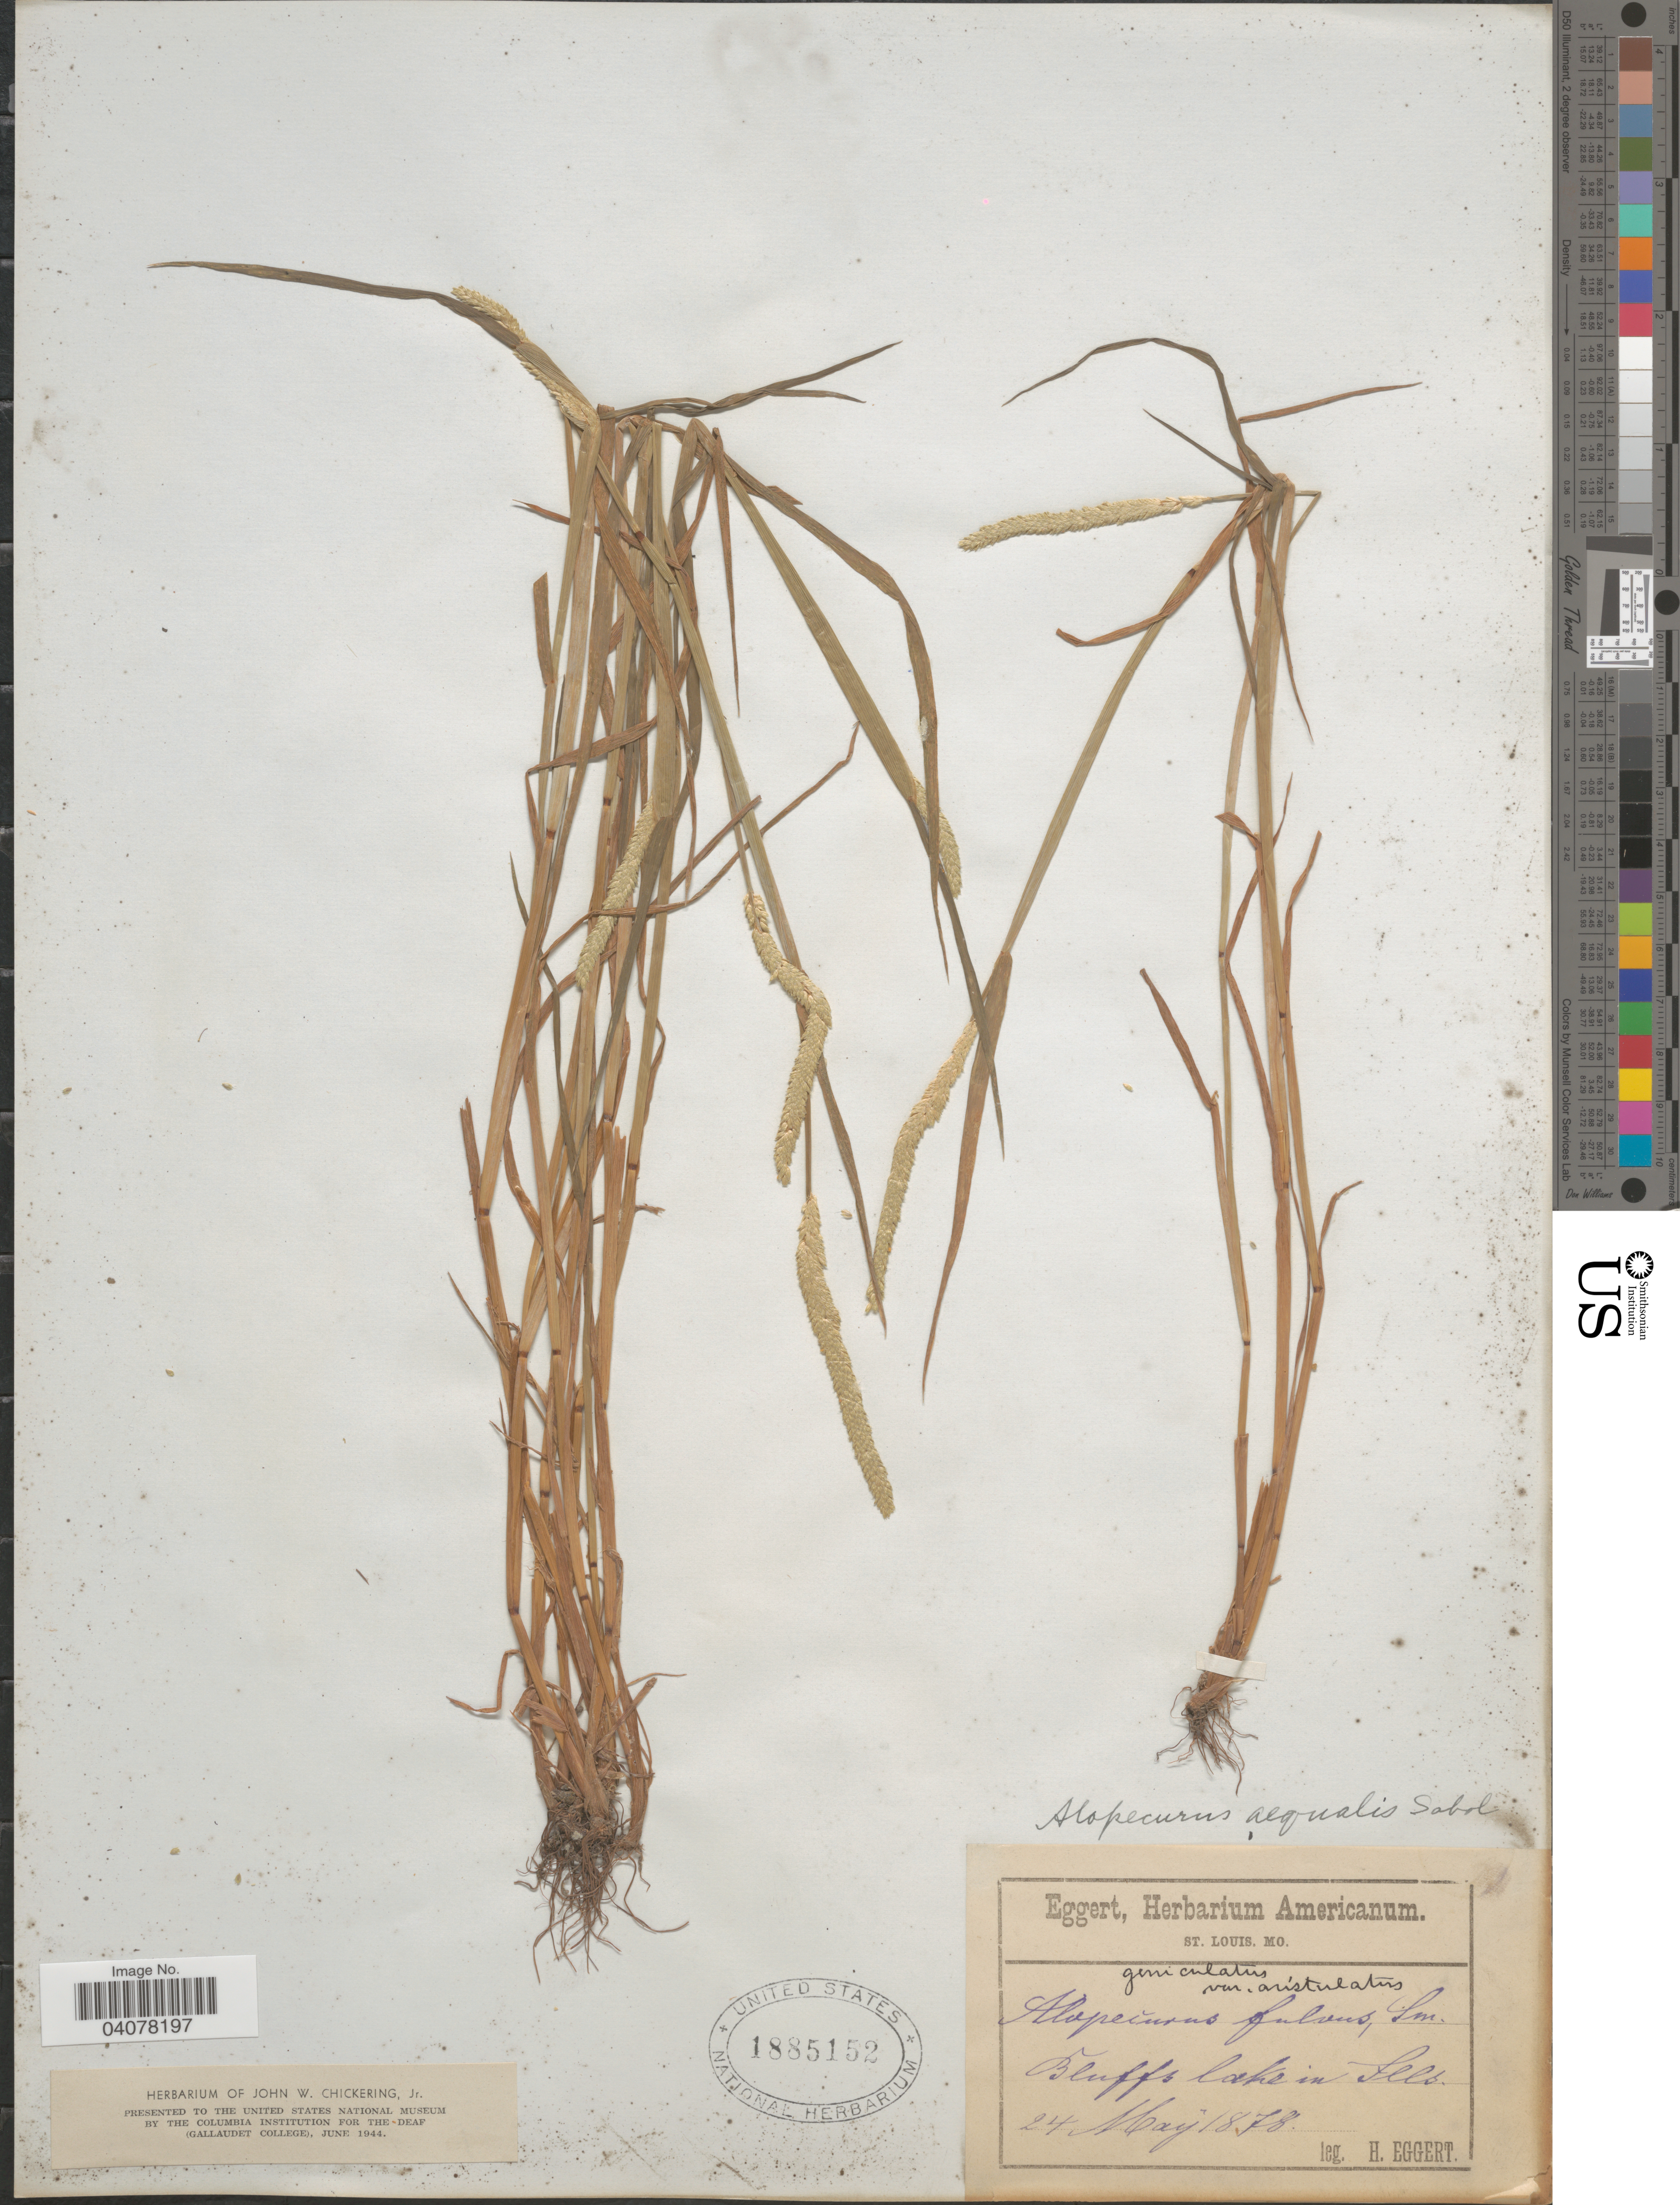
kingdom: Plantae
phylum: Tracheophyta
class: Liliopsida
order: Poales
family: Poaceae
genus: Alopecurus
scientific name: Alopecurus aequalis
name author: Sobol.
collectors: H. Eggert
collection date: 1878-05-24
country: United States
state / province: Illinois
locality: Bluffs lake in Ills.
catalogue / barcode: US 1885152